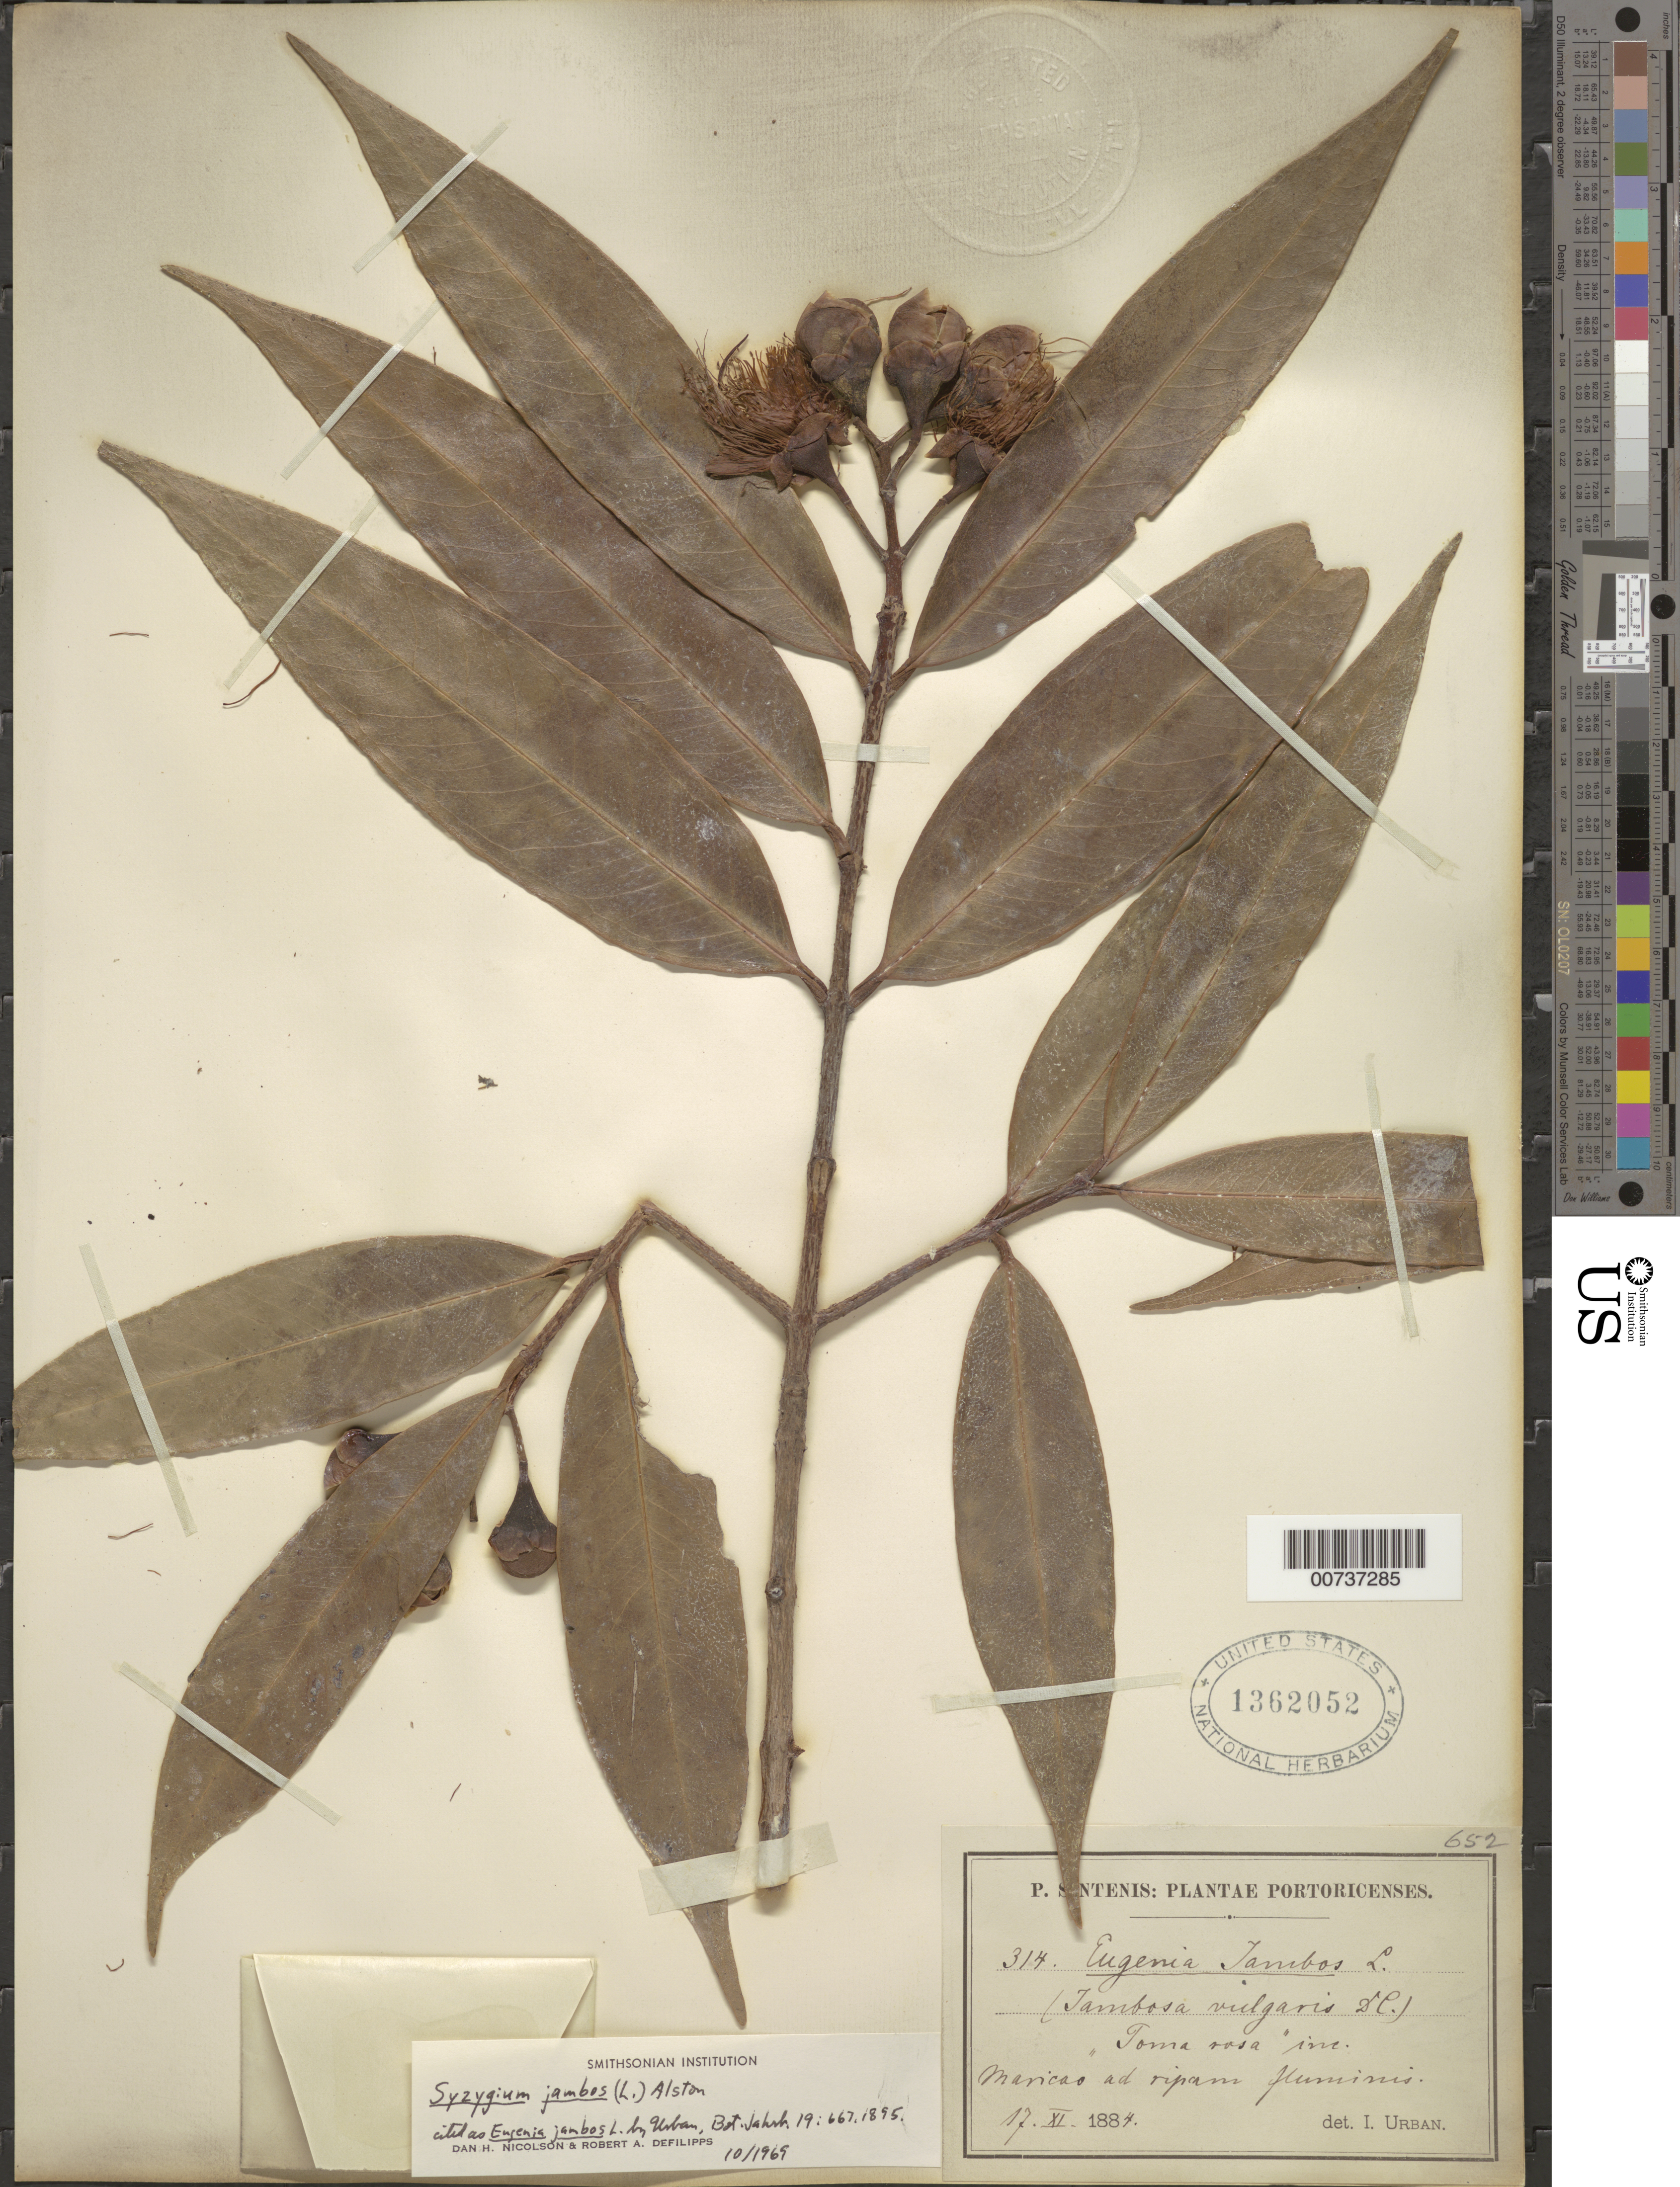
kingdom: Plantae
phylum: Tracheophyta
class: Magnoliopsida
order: Myrtales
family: Myrtaceae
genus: Syzygium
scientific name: Syzygium jambos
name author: (L.) Alston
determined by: Nicolson, Dan H.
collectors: P. Sintenis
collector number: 314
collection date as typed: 17 Nov 1884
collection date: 1884-11-17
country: Puerto Rico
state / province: Maricao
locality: Ad ripum fluminis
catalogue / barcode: US 1362052